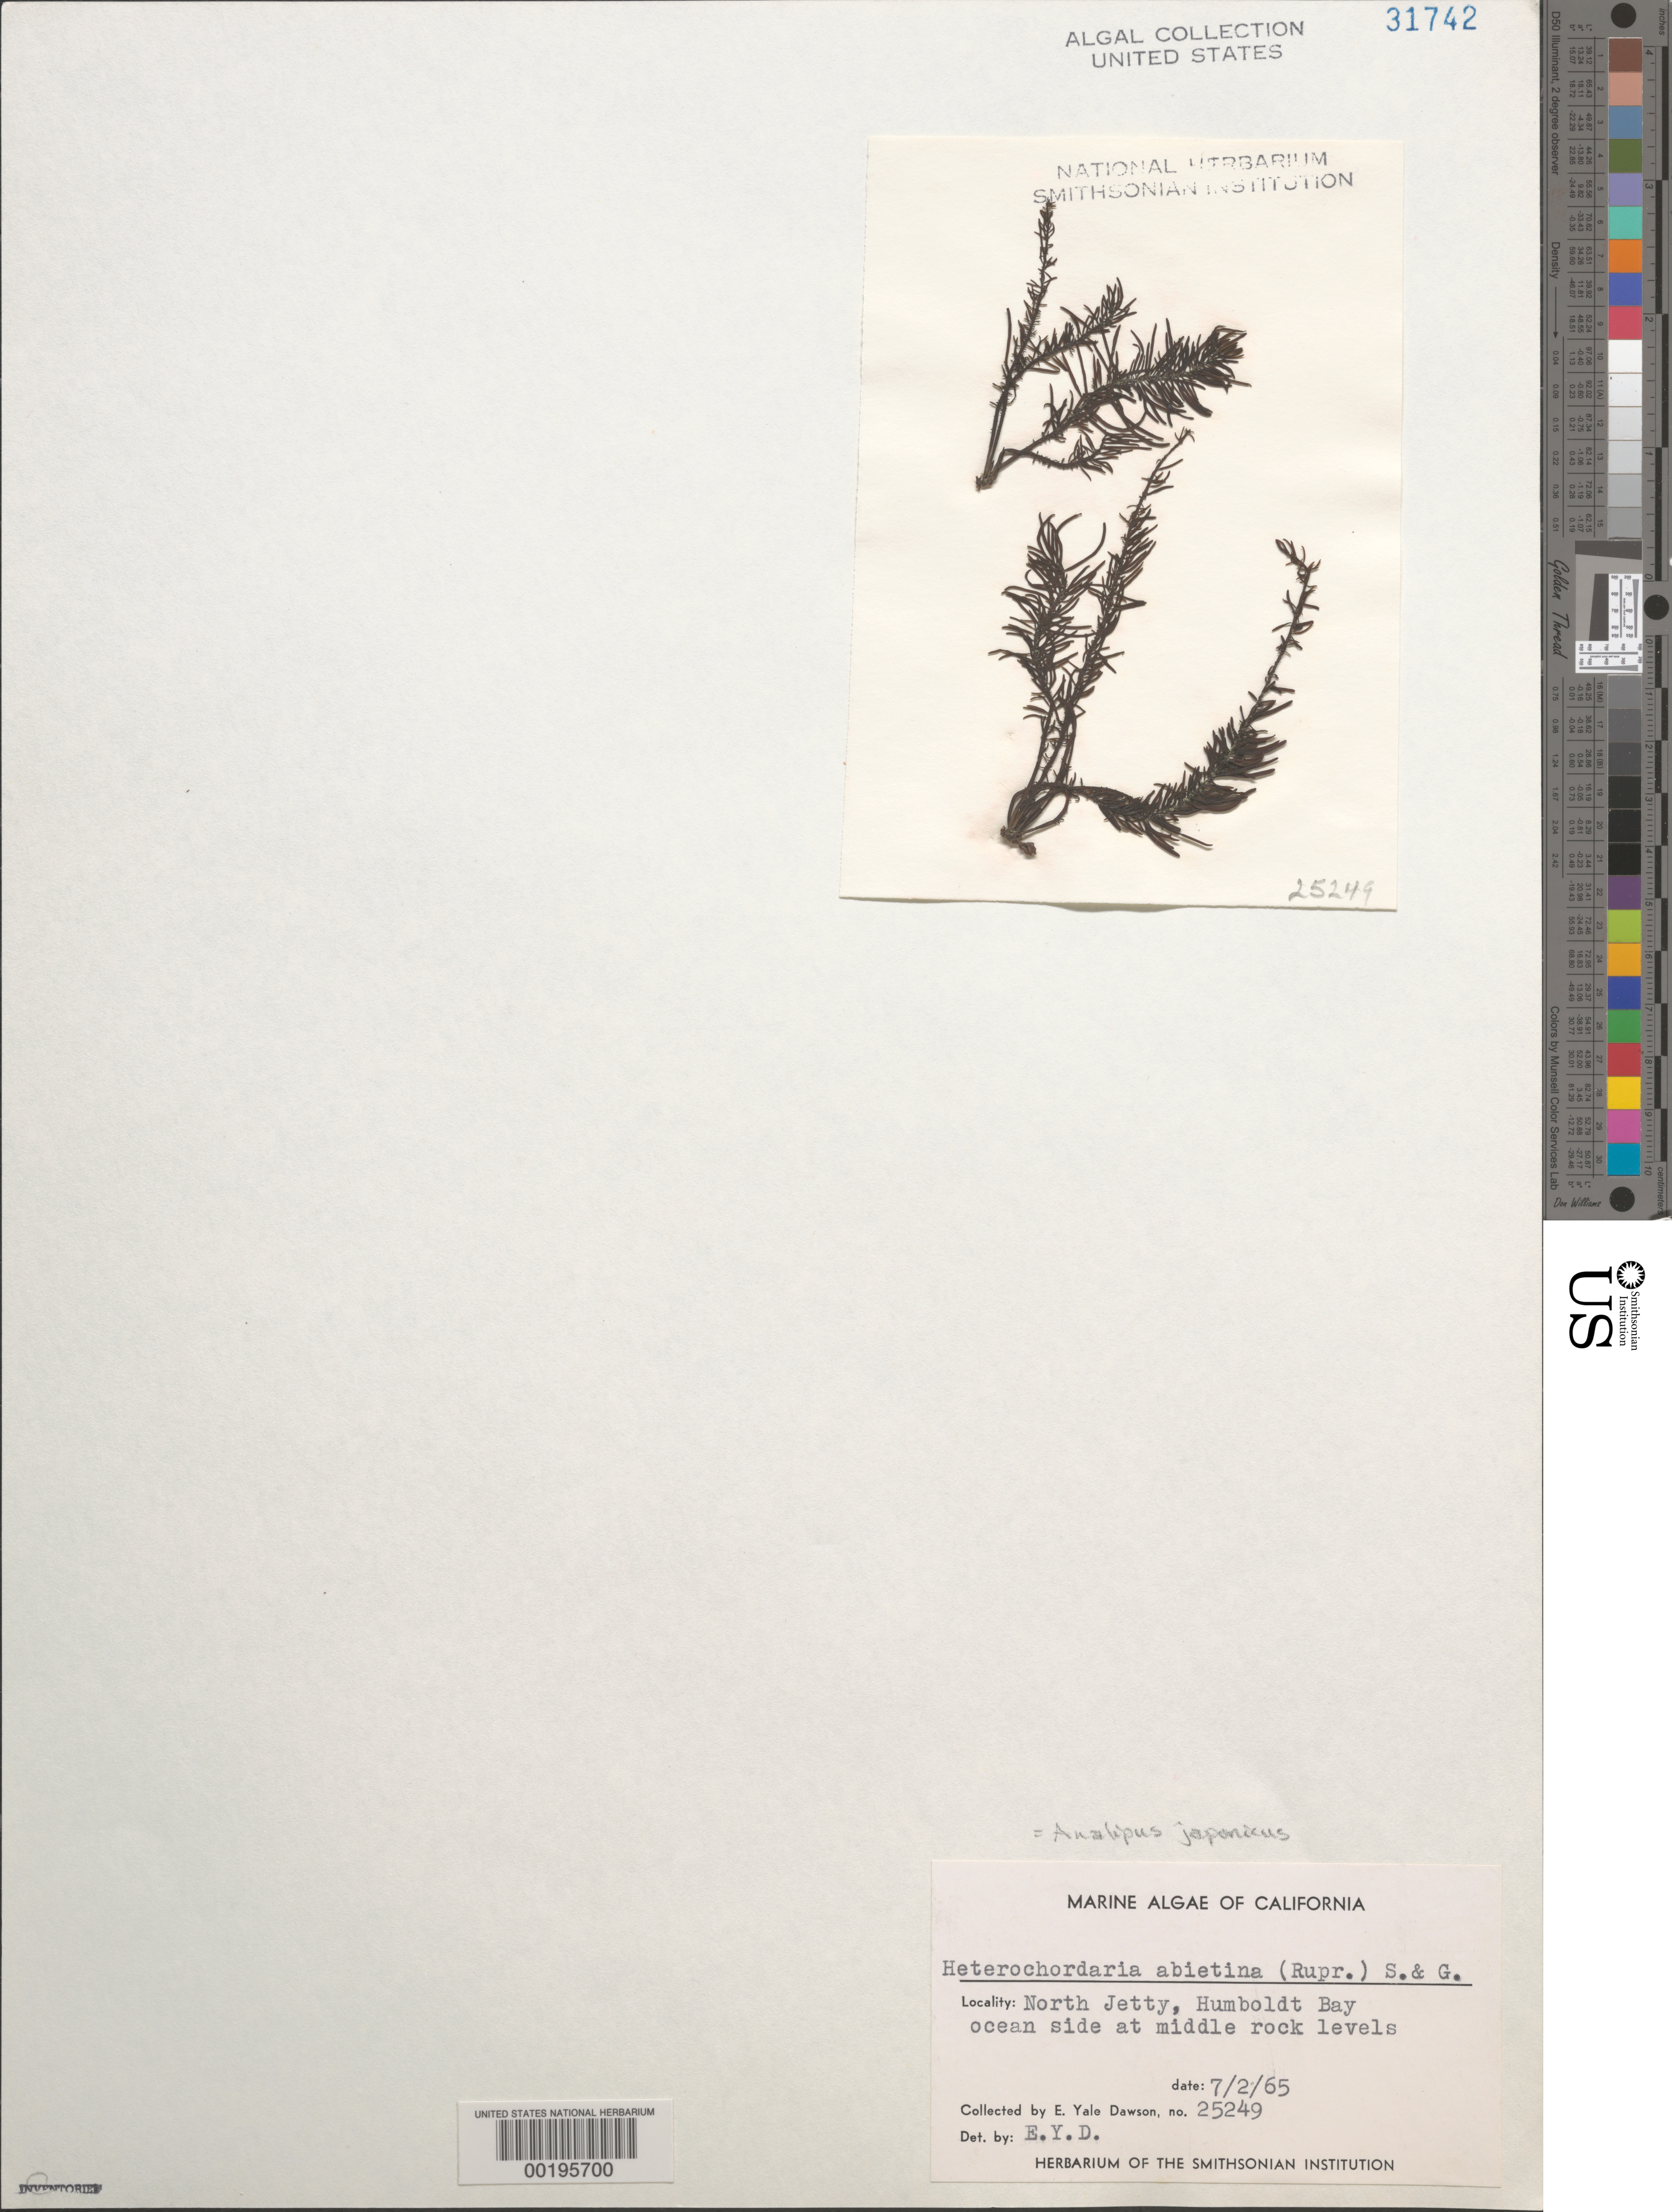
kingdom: Chromista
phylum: Ochrophyta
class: Phaeophyceae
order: Ectocarpales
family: Chordariaceae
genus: Analipus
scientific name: Analipus japonicus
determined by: Dawson, E. Y.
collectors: E. Y. Dawson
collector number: EYD 25249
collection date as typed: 02 Jul 1965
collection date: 1965-07-02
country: United States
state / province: California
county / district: Humboldt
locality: Humboldt Bay, North Jetty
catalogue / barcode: US 31742